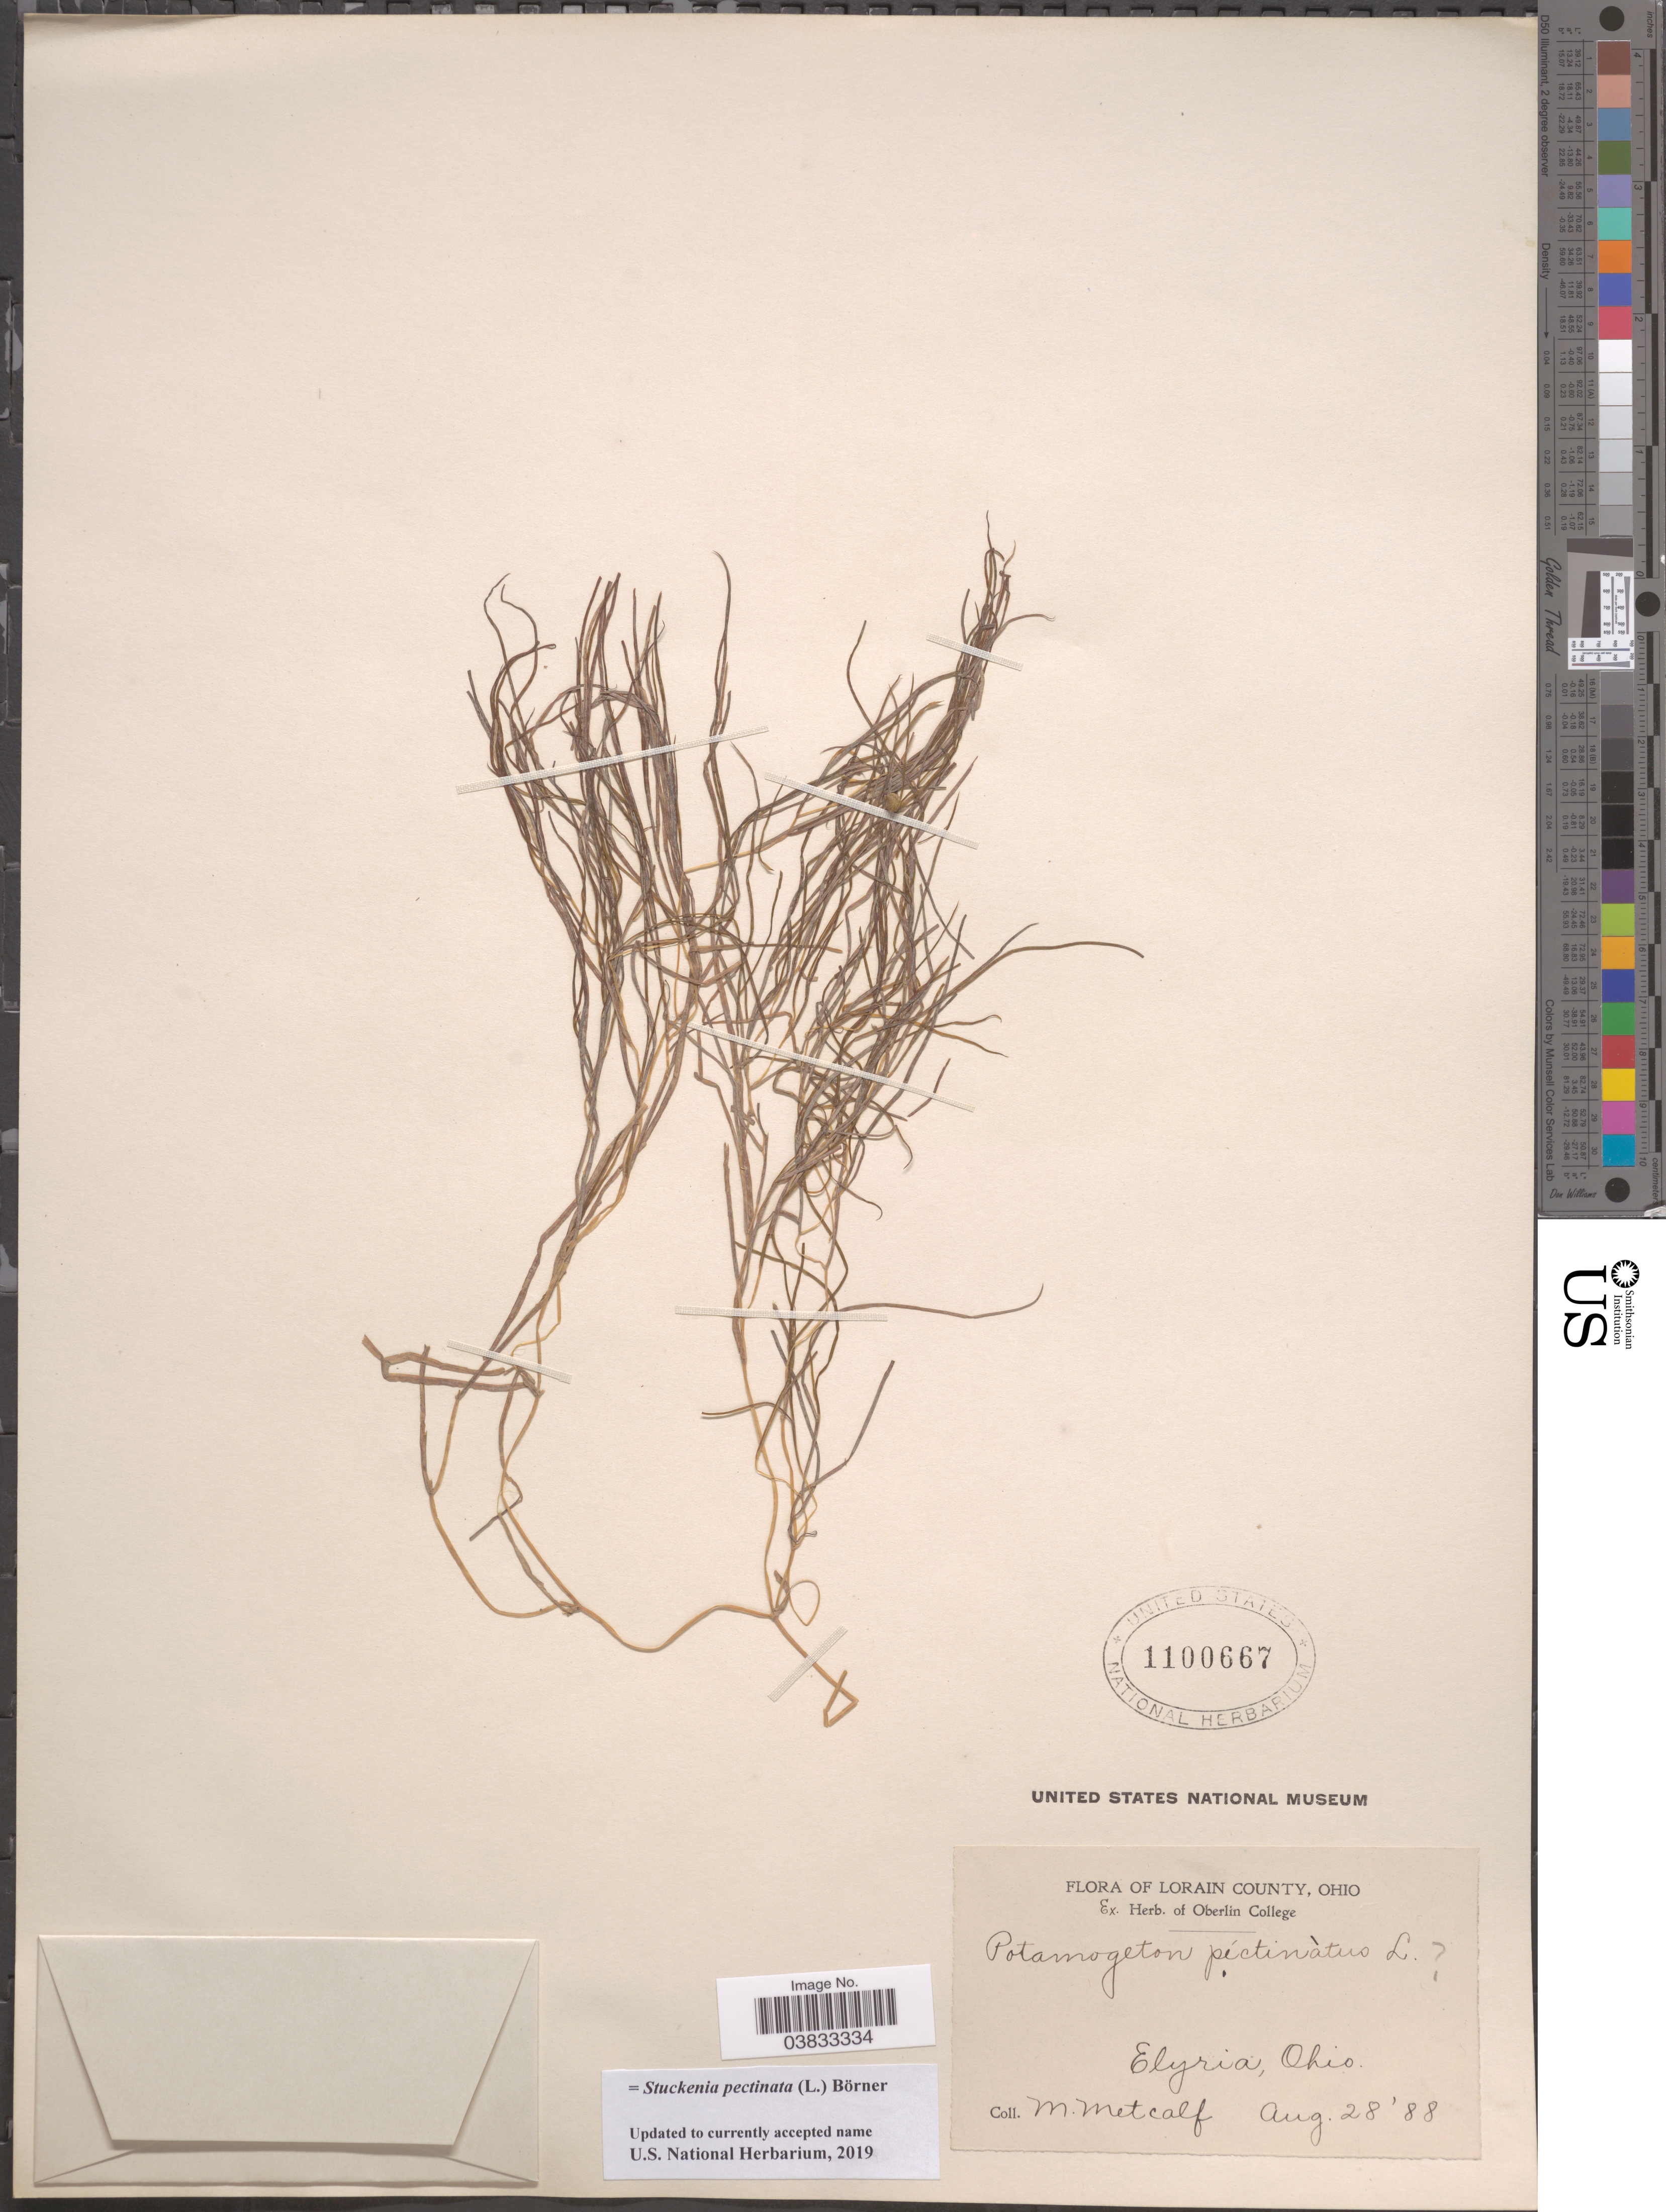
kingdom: Plantae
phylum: Tracheophyta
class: Liliopsida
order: Alismatales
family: Potamogetonaceae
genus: Stuckenia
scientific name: Stuckenia pectinata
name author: (L.) Börner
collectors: M. Metcalf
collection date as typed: Transcribed d/m/y: 28/8/88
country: United States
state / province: Ohio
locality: Lorain County. Elyria.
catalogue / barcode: US 1100667